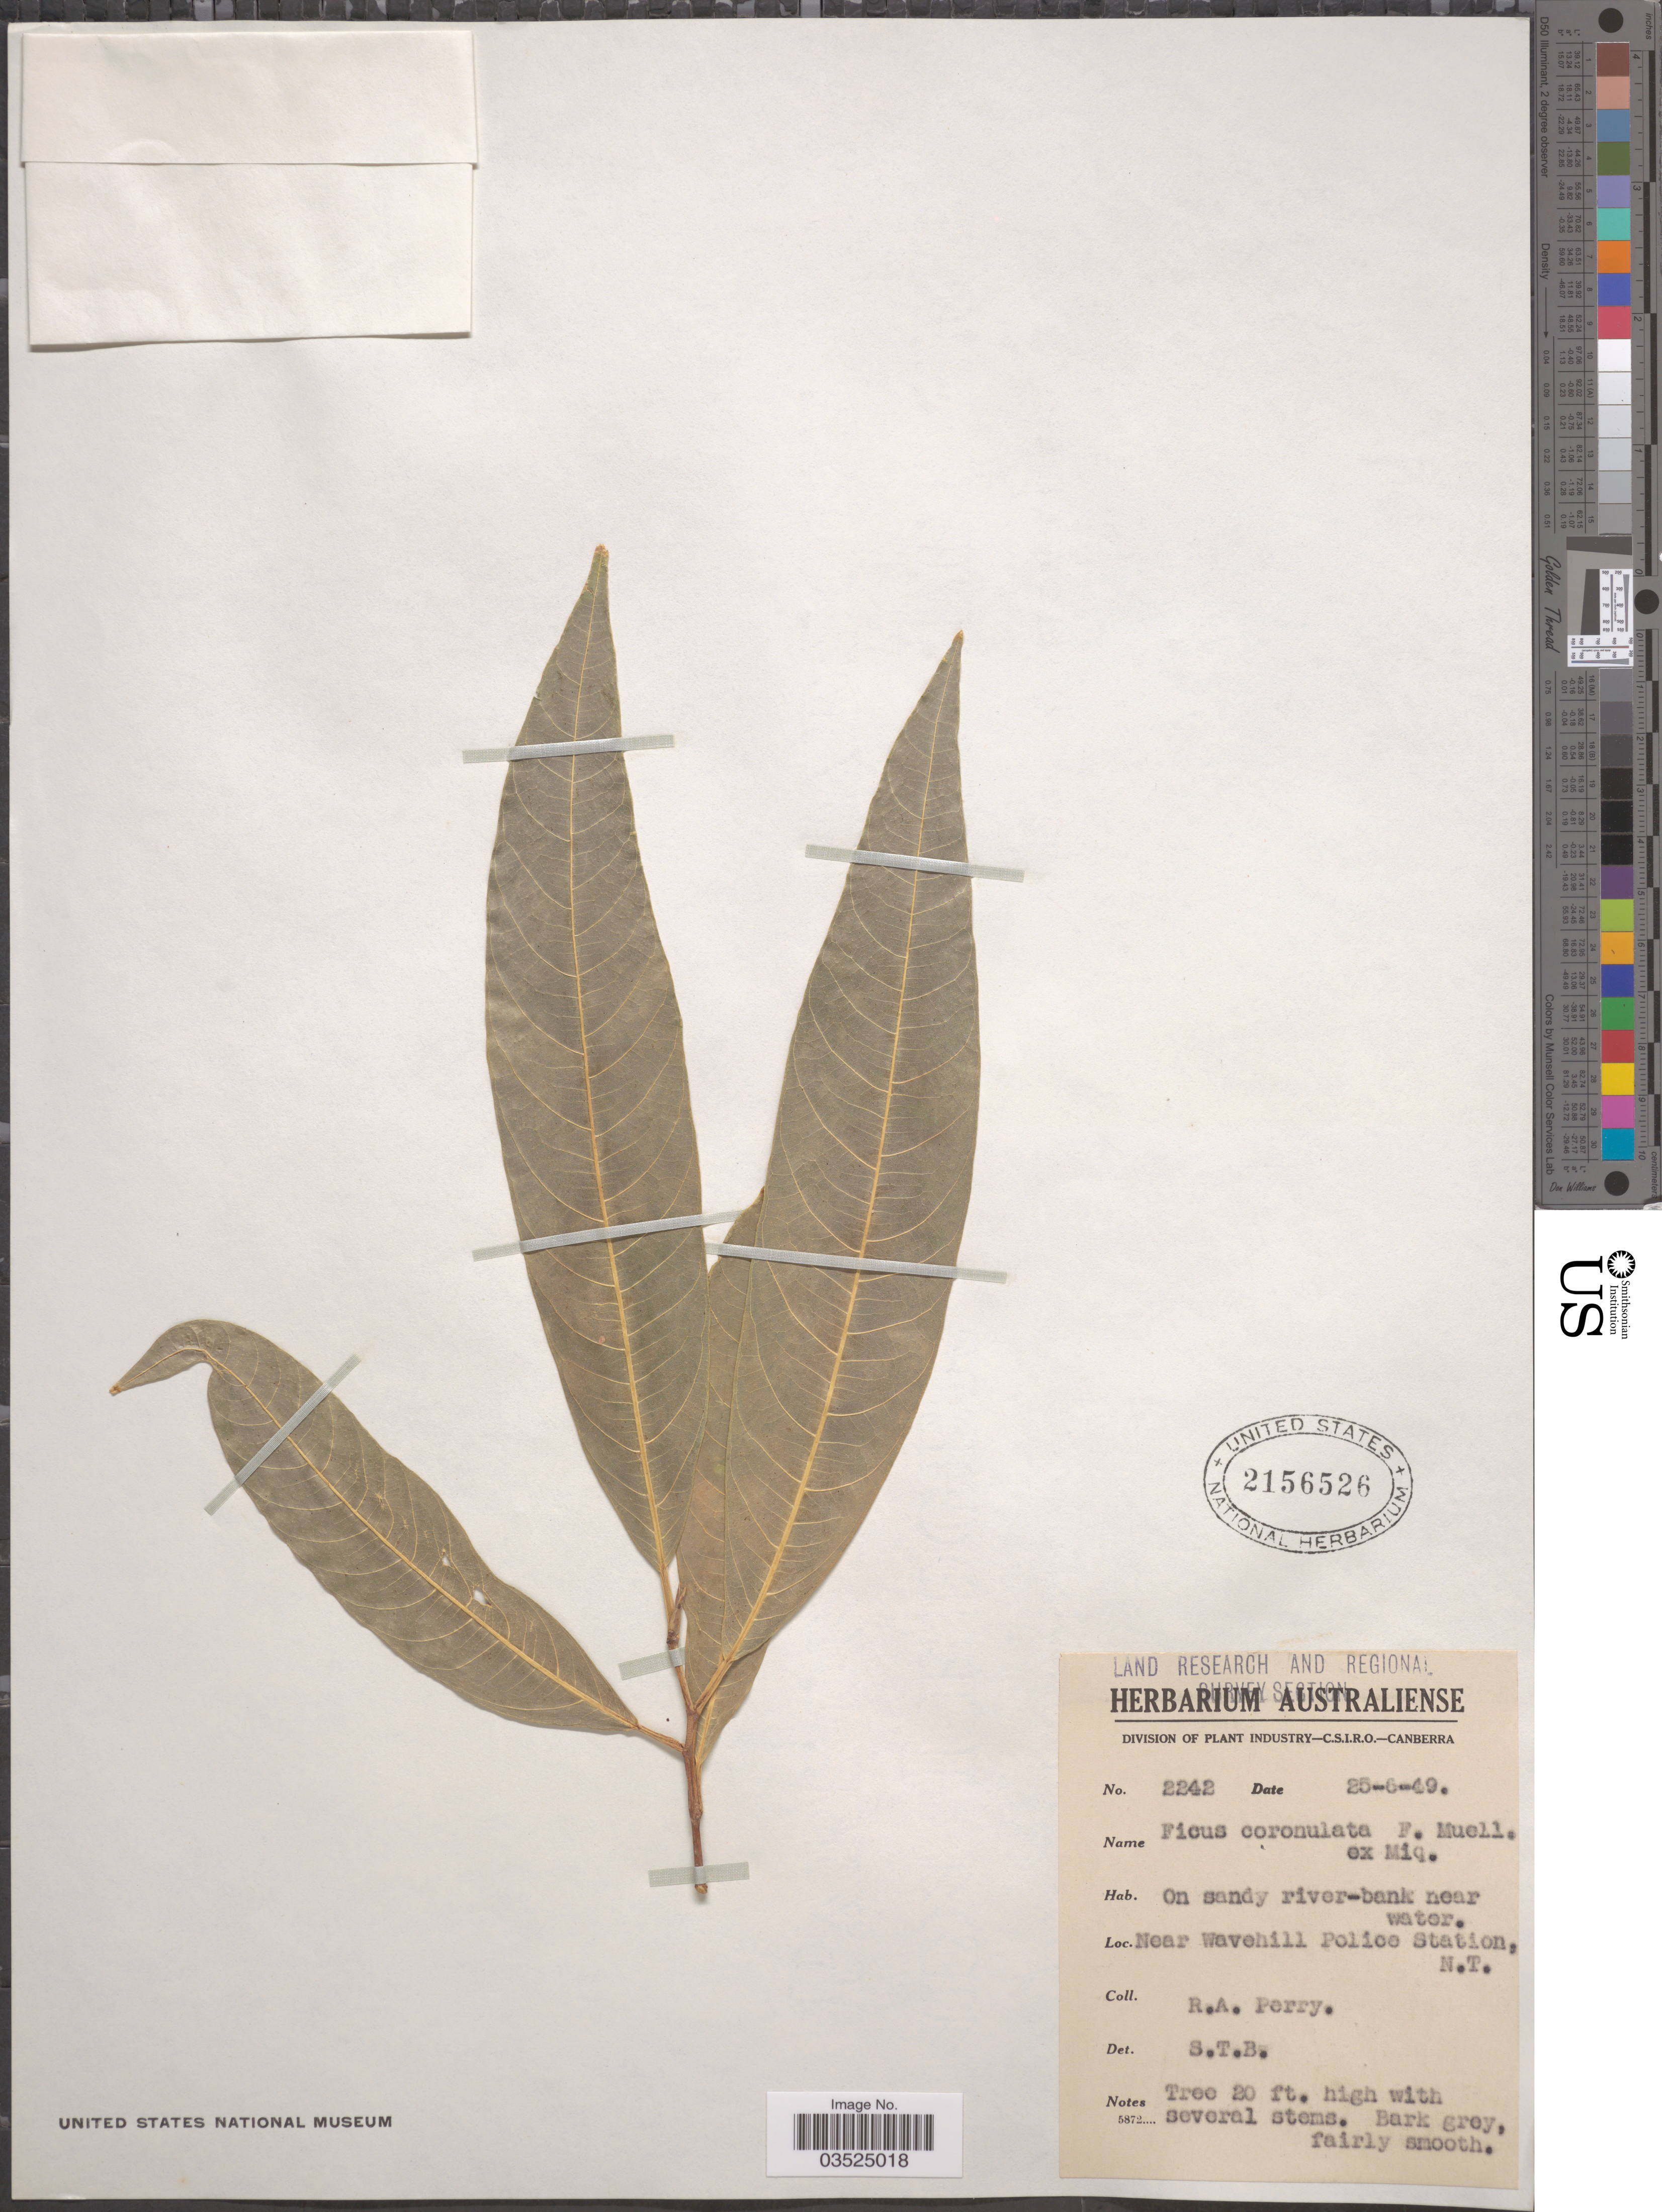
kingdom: Plantae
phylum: Tracheophyta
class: Magnoliopsida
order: Rosales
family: Moraceae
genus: Ficus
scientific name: Ficus coronulata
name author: Miq.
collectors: Perry, R. A.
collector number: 2242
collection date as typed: Transcribed d/m/y: 25/6/49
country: Australia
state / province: Northern Territory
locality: On sandy river-bank near water. Near Wavehill Police Station, N.T.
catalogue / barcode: US 2156526